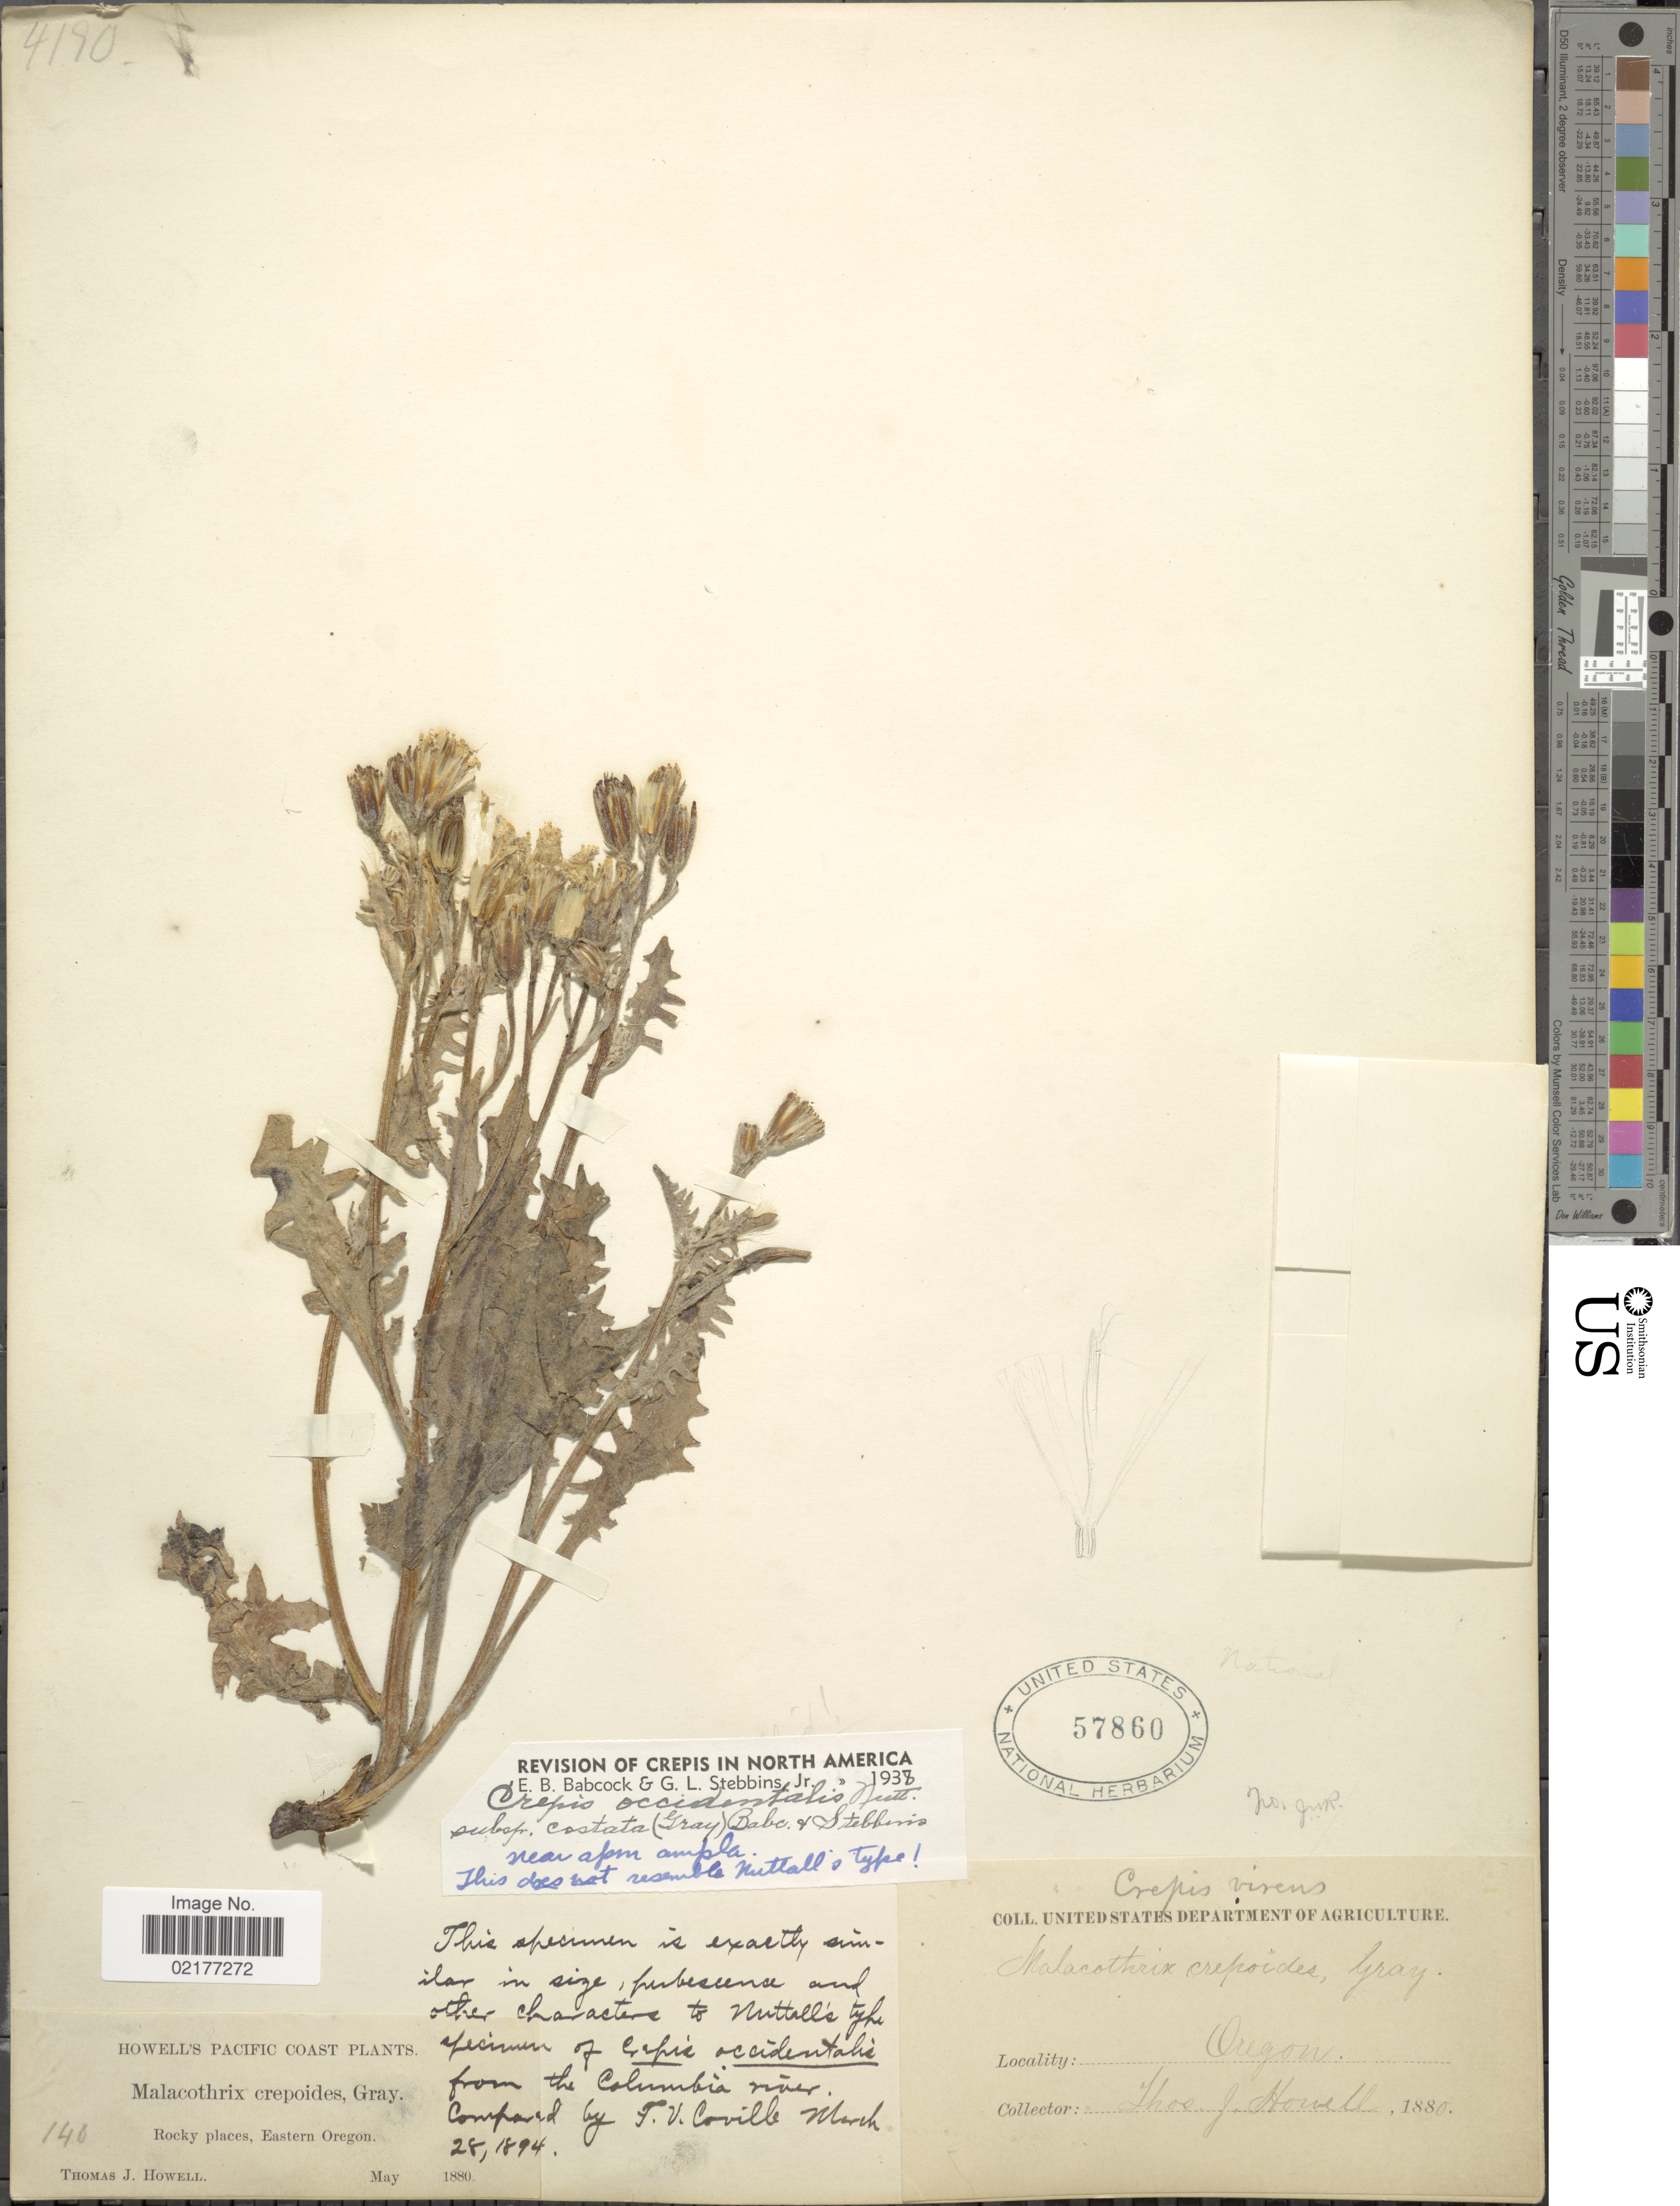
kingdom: Plantae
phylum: Tracheophyta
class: Magnoliopsida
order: Asterales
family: Asteraceae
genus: Crepis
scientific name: Crepis occidentalis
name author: Nutt.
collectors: T. J. Howell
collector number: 140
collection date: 1880-05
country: United States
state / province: Oregon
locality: Howell's Pacific Coast, Rocky places, Eastern Oregon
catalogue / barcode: US 57860